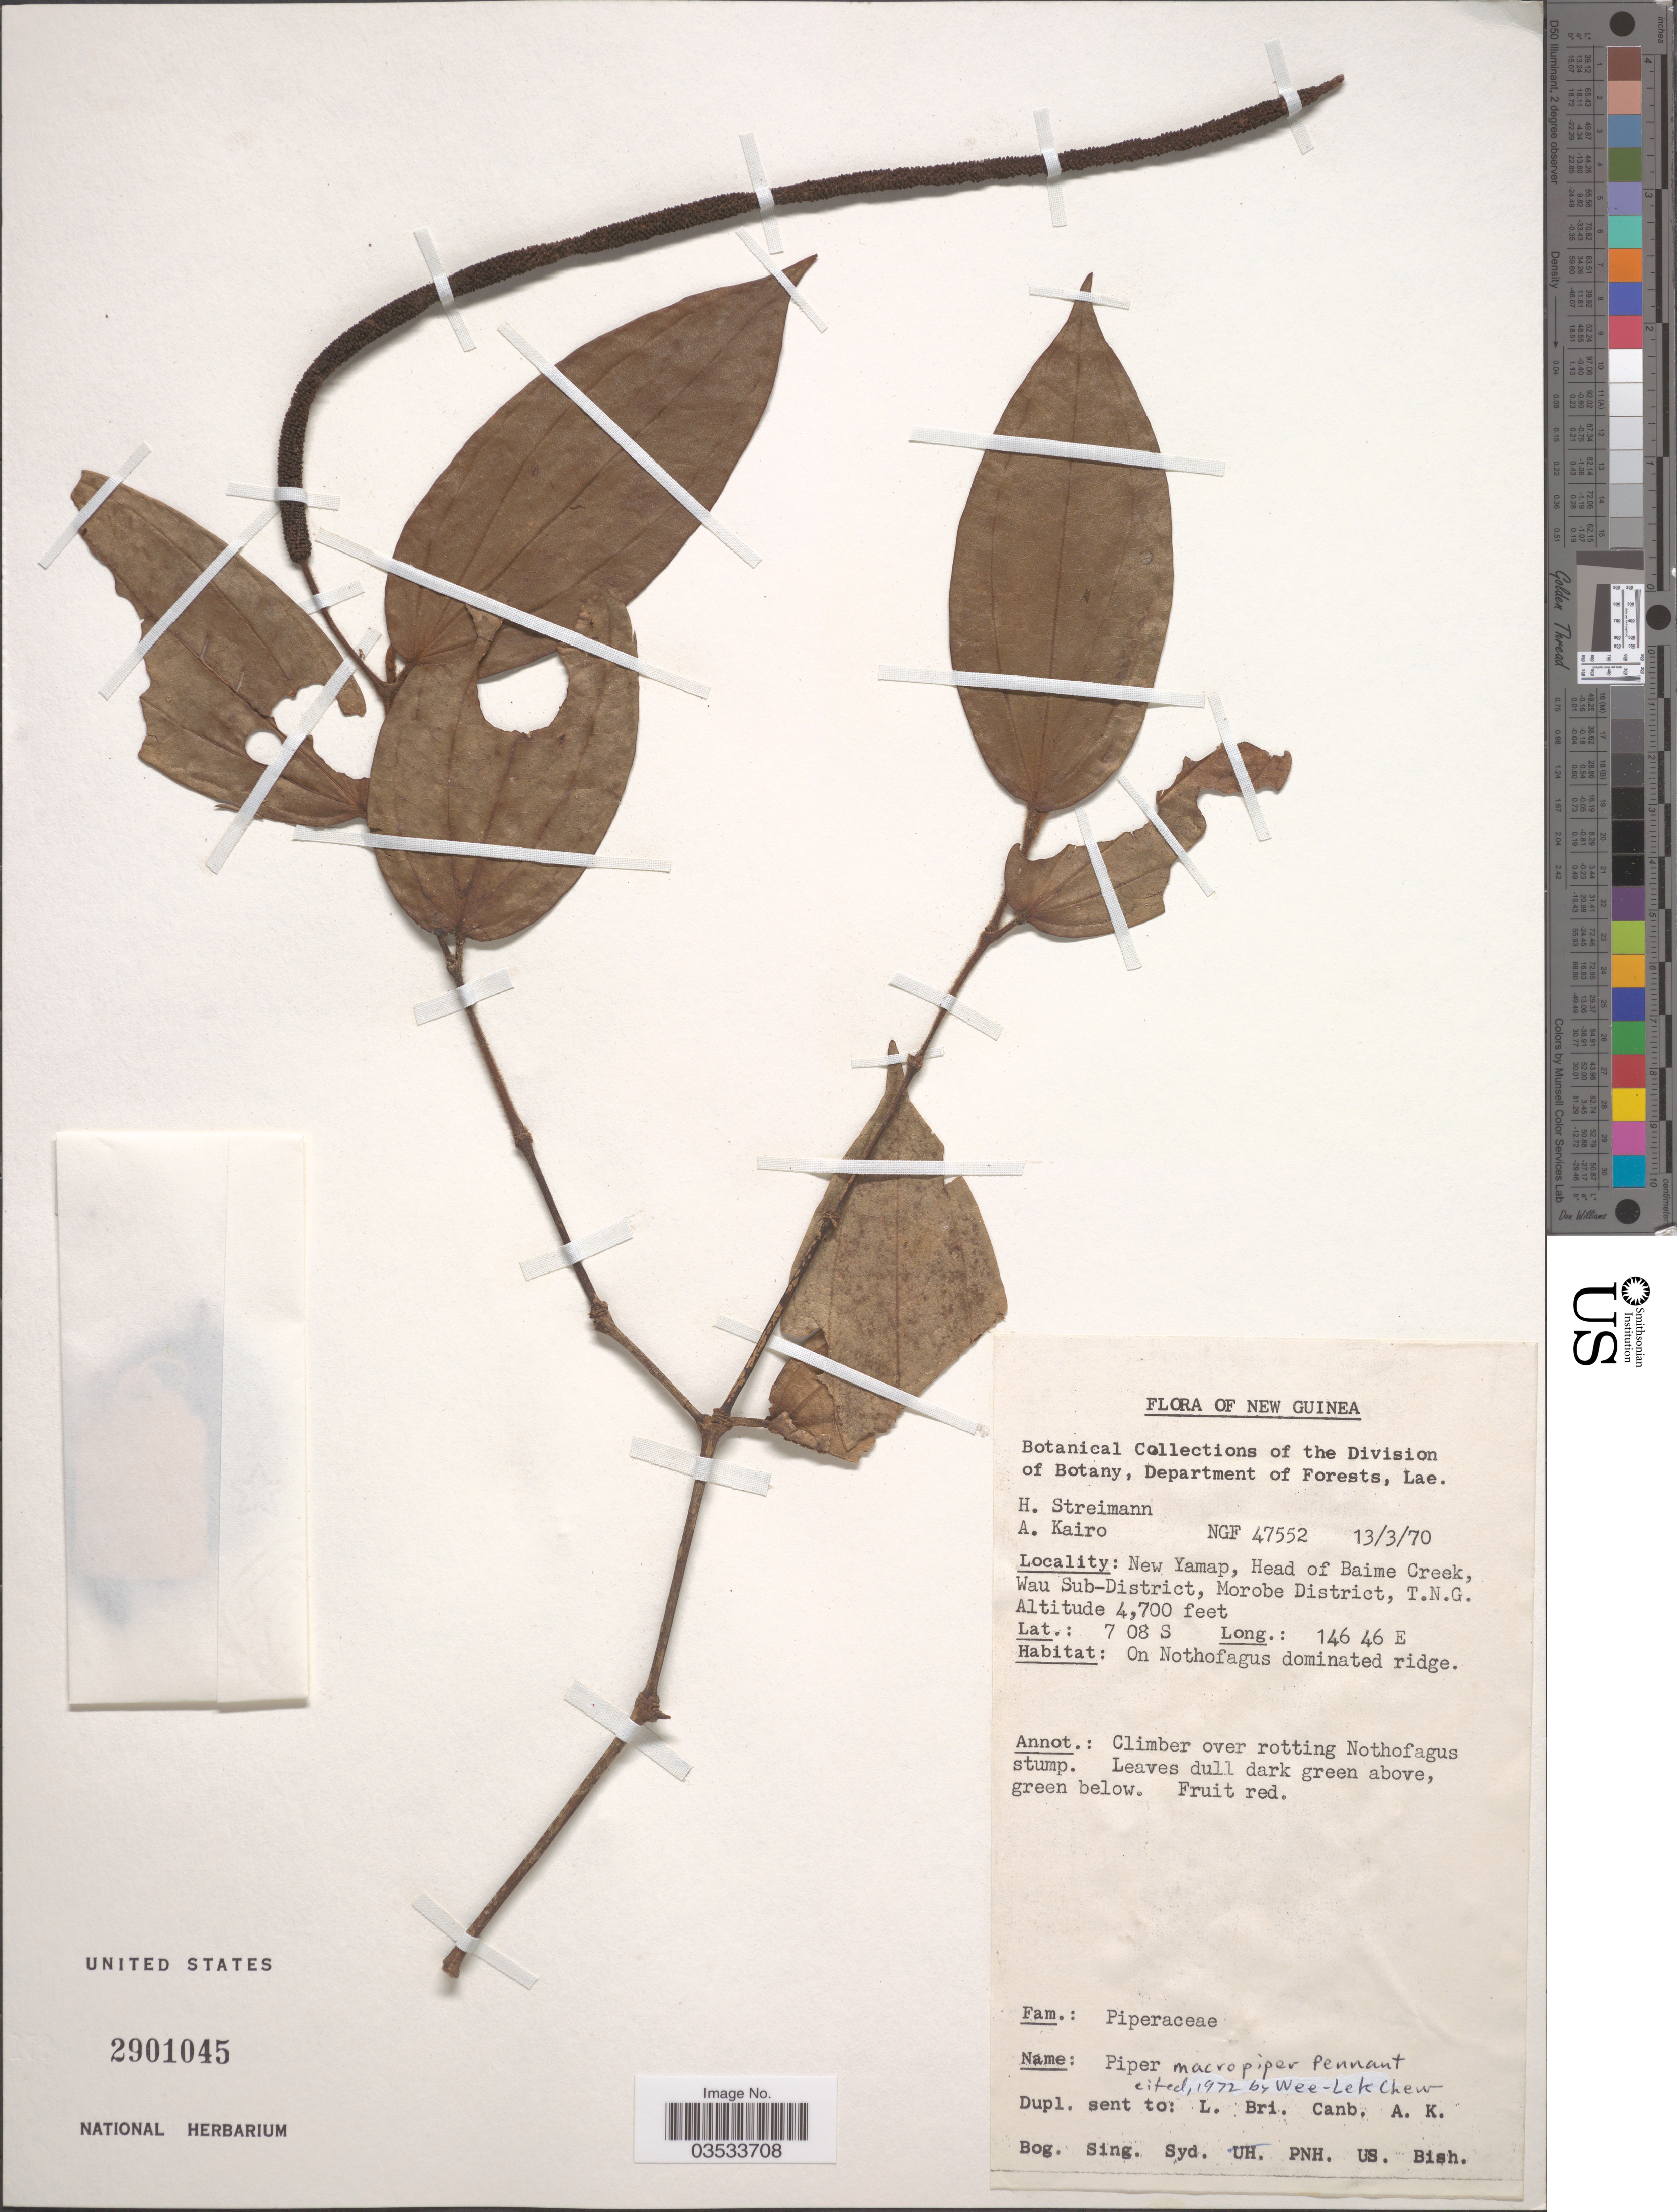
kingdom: Plantae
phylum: Tracheophyta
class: Magnoliopsida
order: Piperales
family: Piperaceae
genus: Piper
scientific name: Piper macropiper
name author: Pennant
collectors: H. Streimann & A. Kairo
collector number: NGF47552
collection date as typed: Transcribed d/m/y: 13/3/70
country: Papua New Guinea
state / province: Morobe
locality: New Guinea. New Yamap, Head of Baime Creek, Wau Sub-District, T.N.G.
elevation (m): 1433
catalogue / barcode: US 2901045